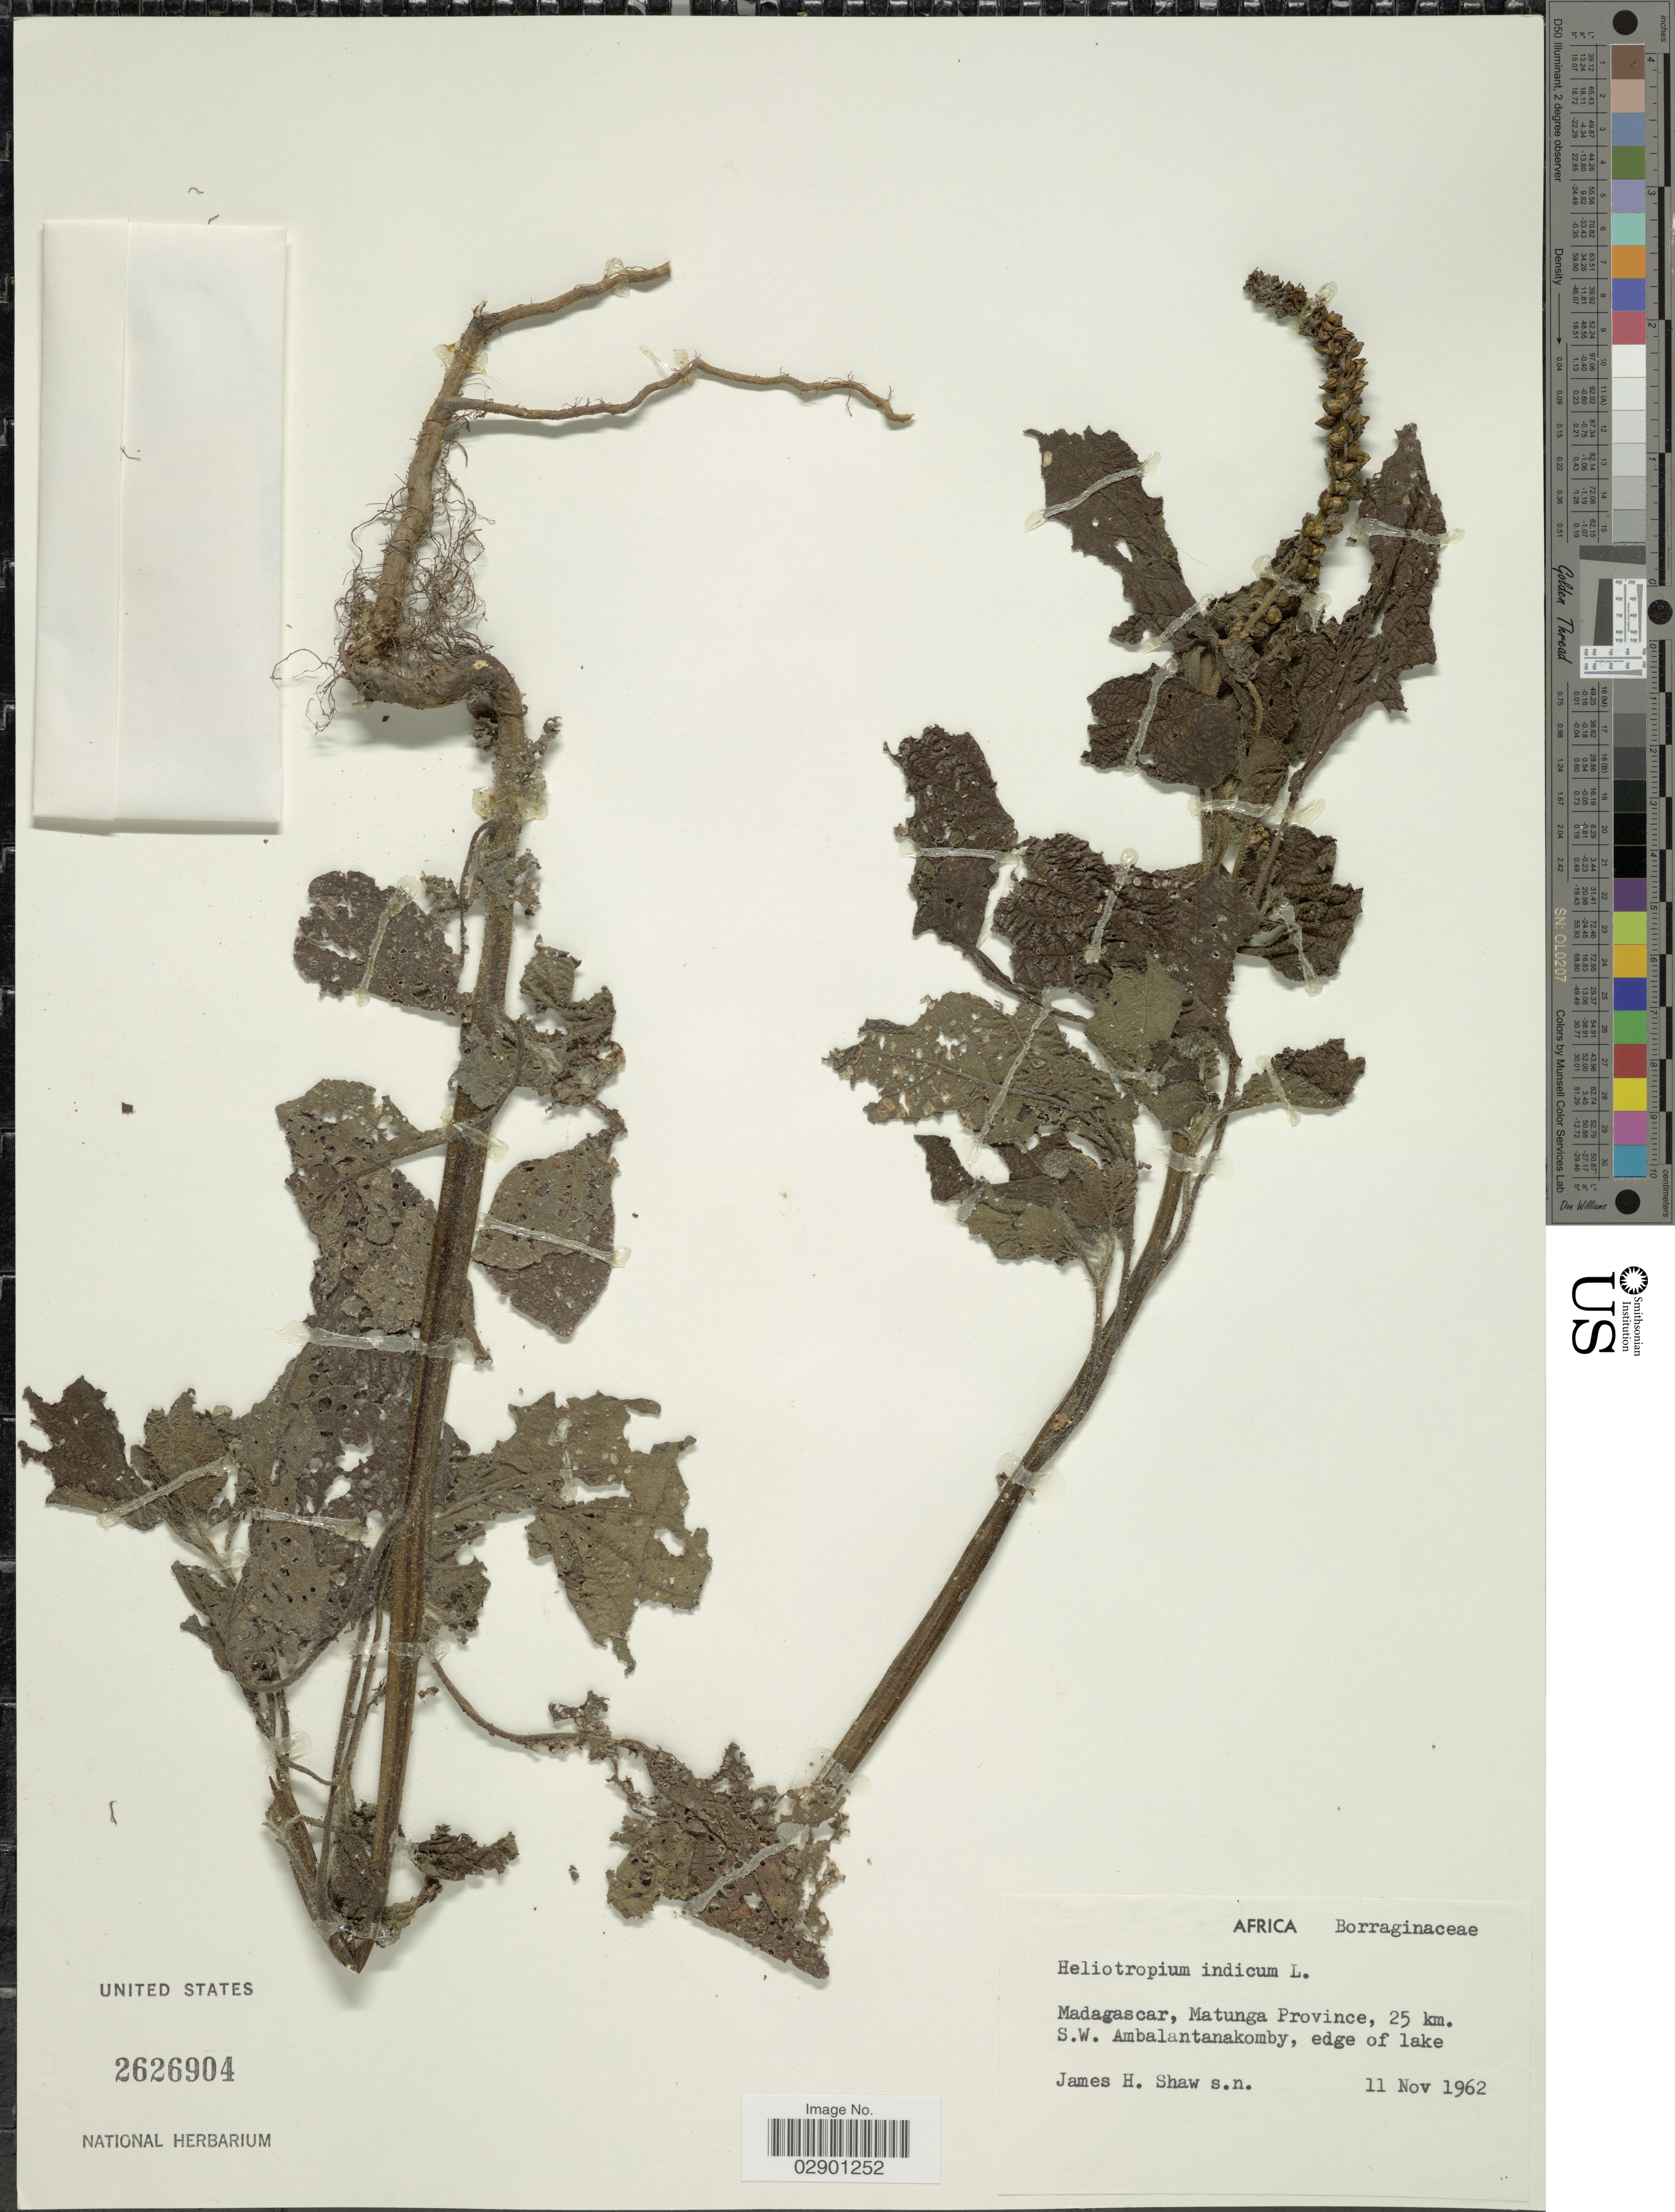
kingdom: Plantae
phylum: Tracheophyta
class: Magnoliopsida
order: Boraginales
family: Heliotropiaceae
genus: Heliotropium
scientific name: Heliotropium indicum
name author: L.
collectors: J. H. Shaw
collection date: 1962-11-11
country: Madagascar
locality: Matunga Province, 25 km. S.W. Ambalantanakomby, edge of lake.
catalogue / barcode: US 2626904